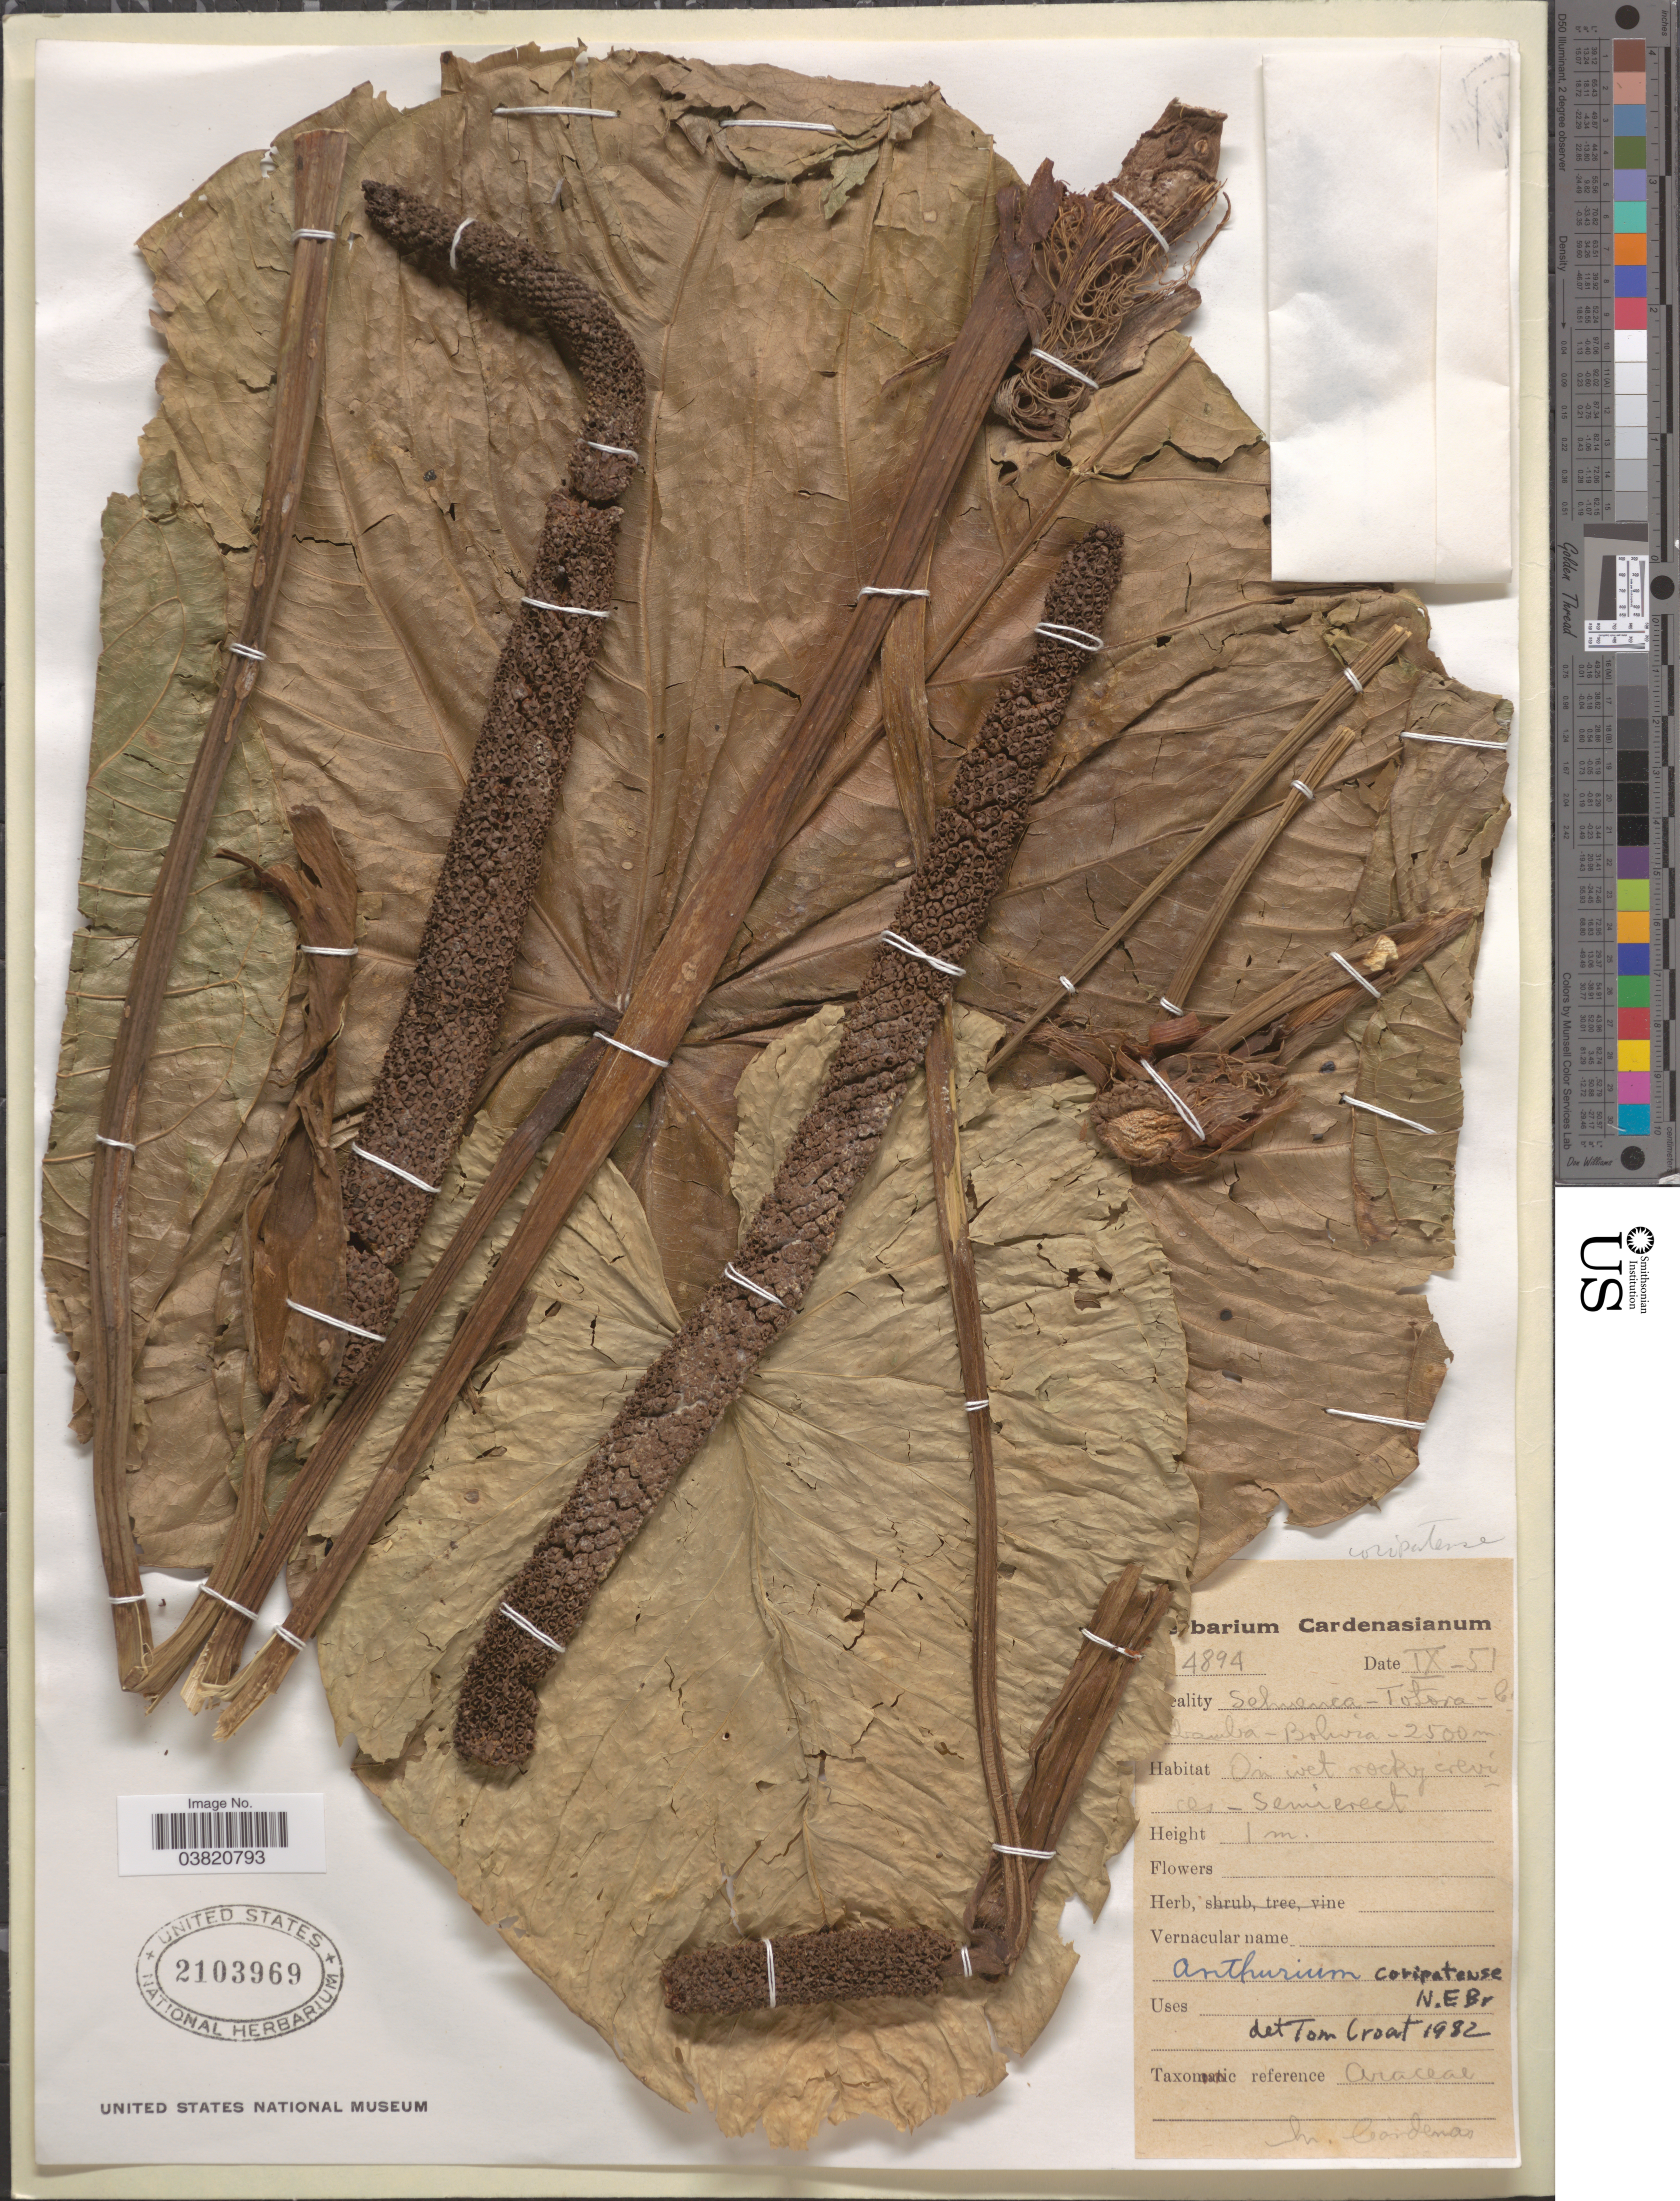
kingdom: Plantae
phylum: Tracheophyta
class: Liliopsida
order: Alismatales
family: Araceae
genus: Anthurium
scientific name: Anthurium coripatense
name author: N.E. Br.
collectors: M. Cárdenas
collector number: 4894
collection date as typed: Transcribed d/m/y: /9/51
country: Bolivia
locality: Sehuenca-Totora-Cochabamba.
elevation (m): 2500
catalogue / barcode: US 2103969